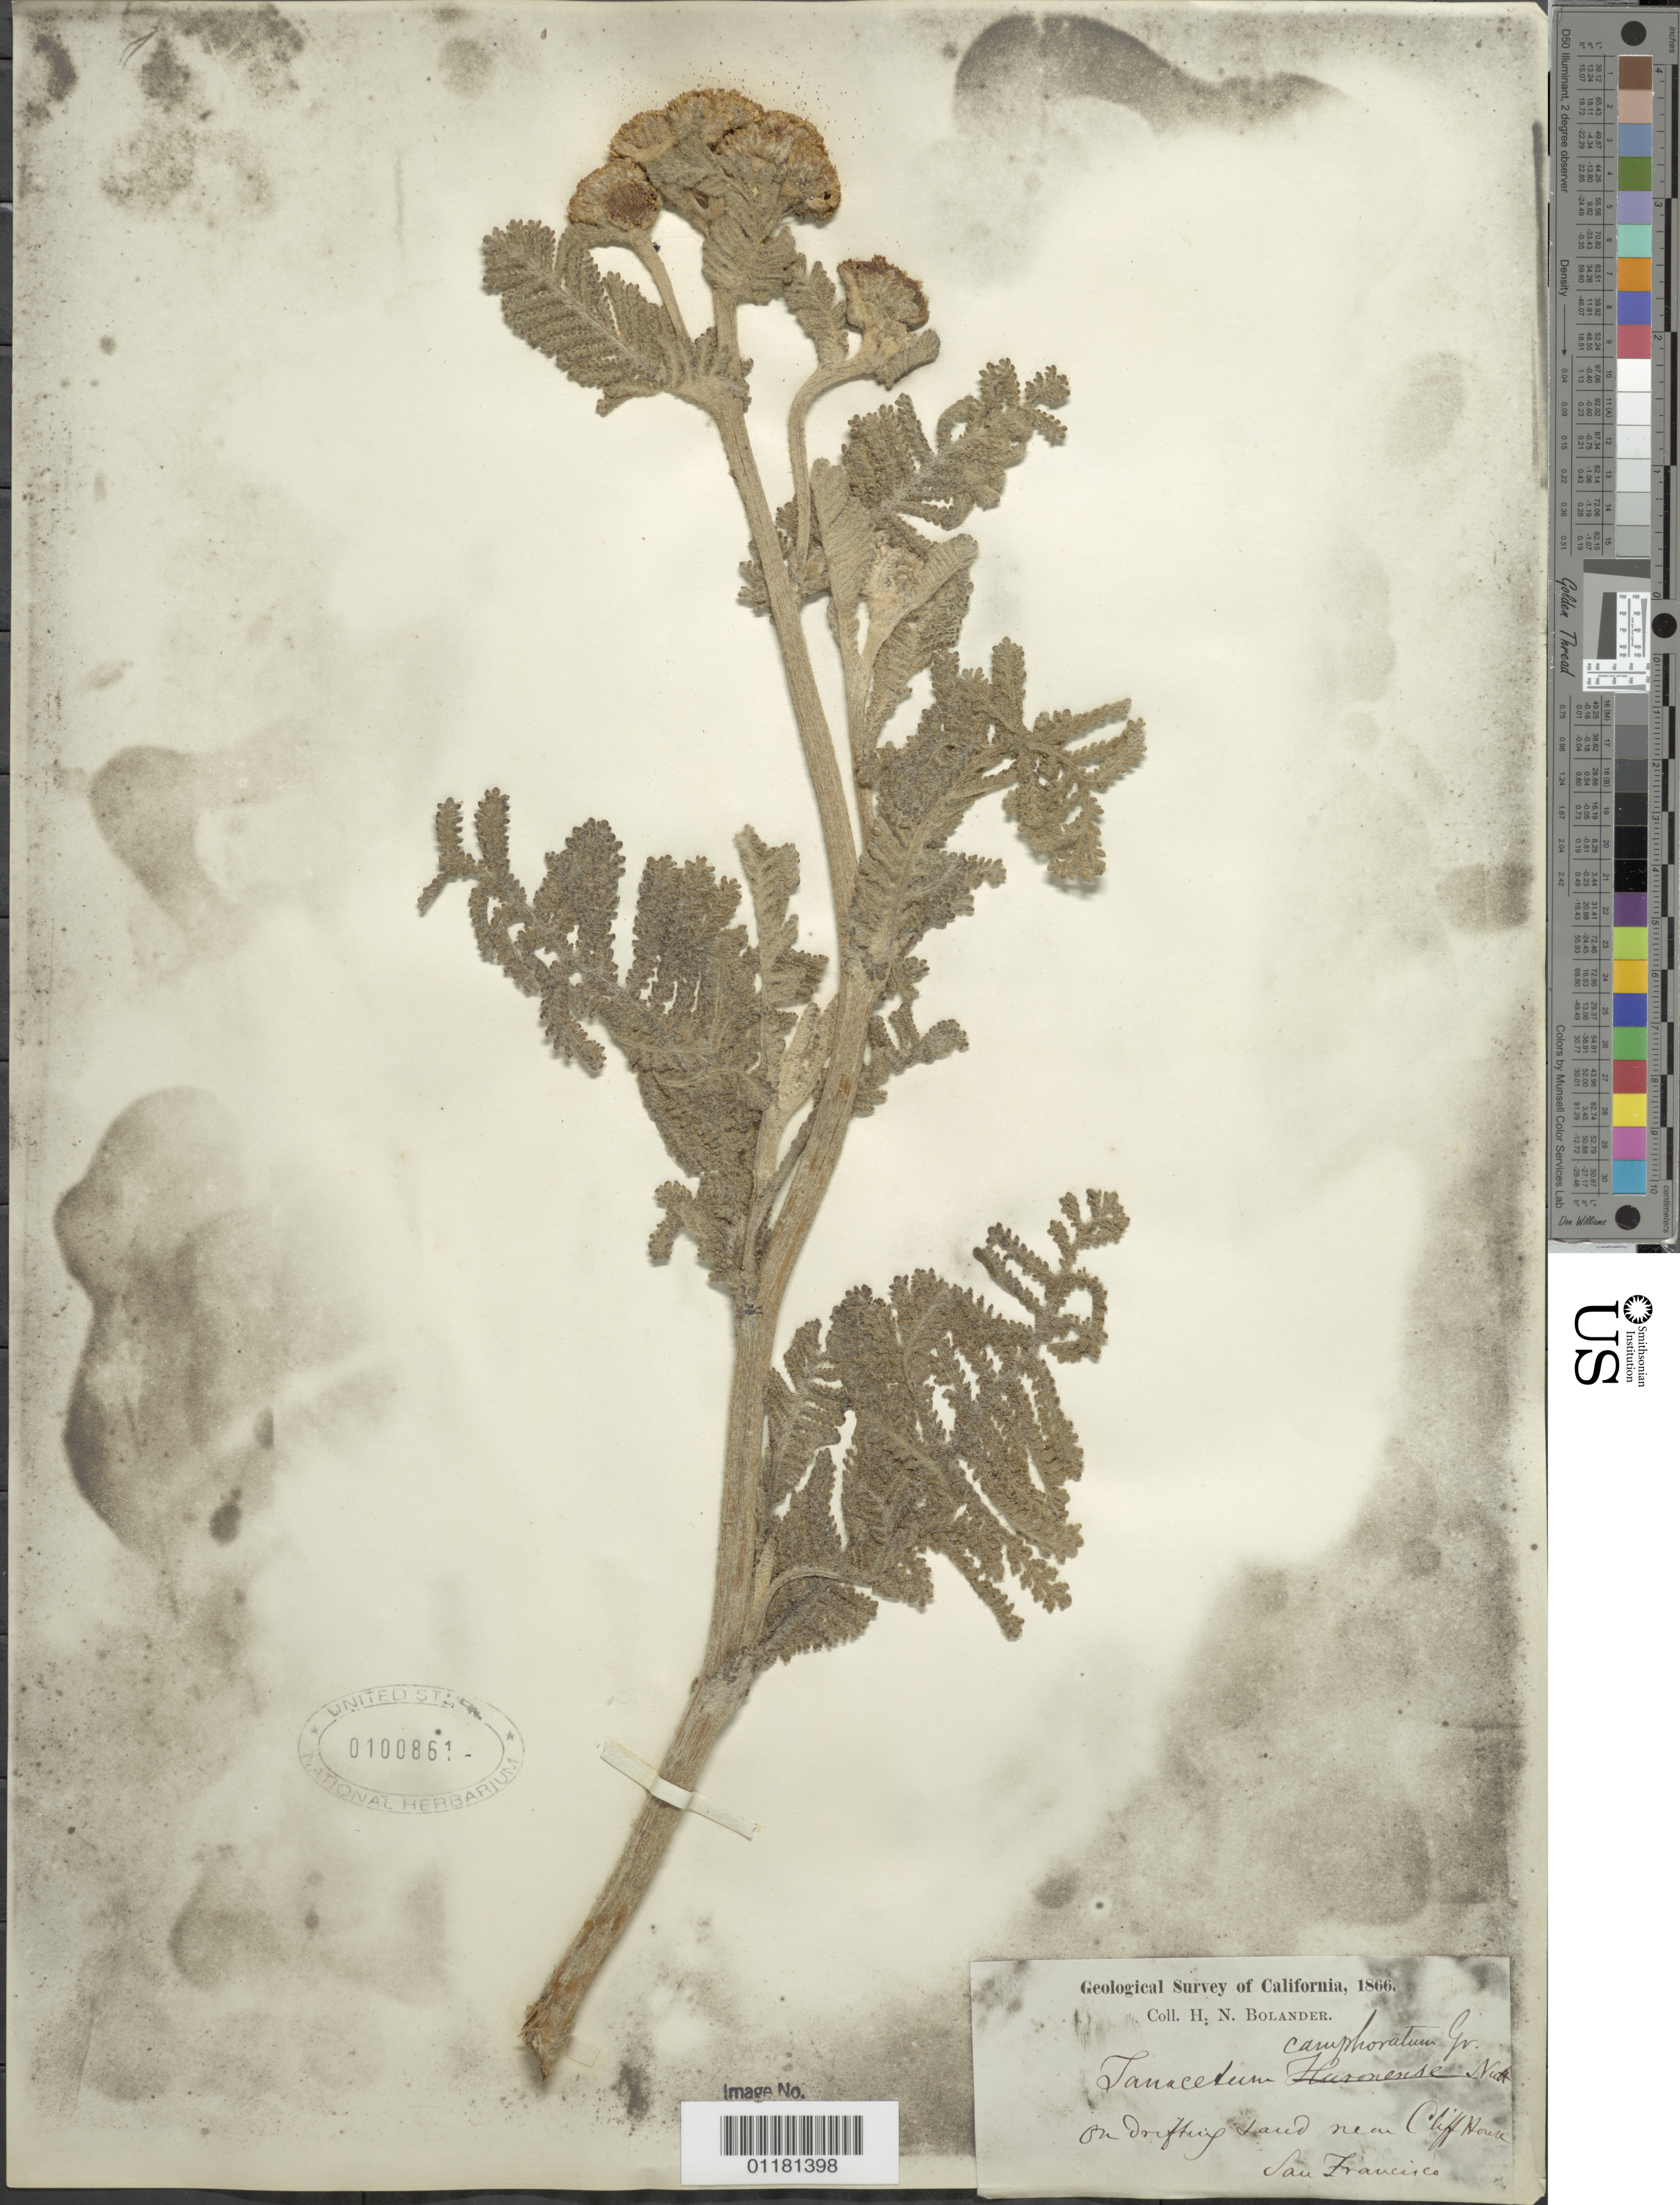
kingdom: Plantae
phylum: Tracheophyta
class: Magnoliopsida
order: Asterales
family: Asteraceae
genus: Tanacetum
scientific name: Tanacetum camphoratum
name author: Less.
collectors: H. Bolander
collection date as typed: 1866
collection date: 1866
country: United States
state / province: California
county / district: San Francisco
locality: on drifting sand near San Francisco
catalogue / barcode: US 100861